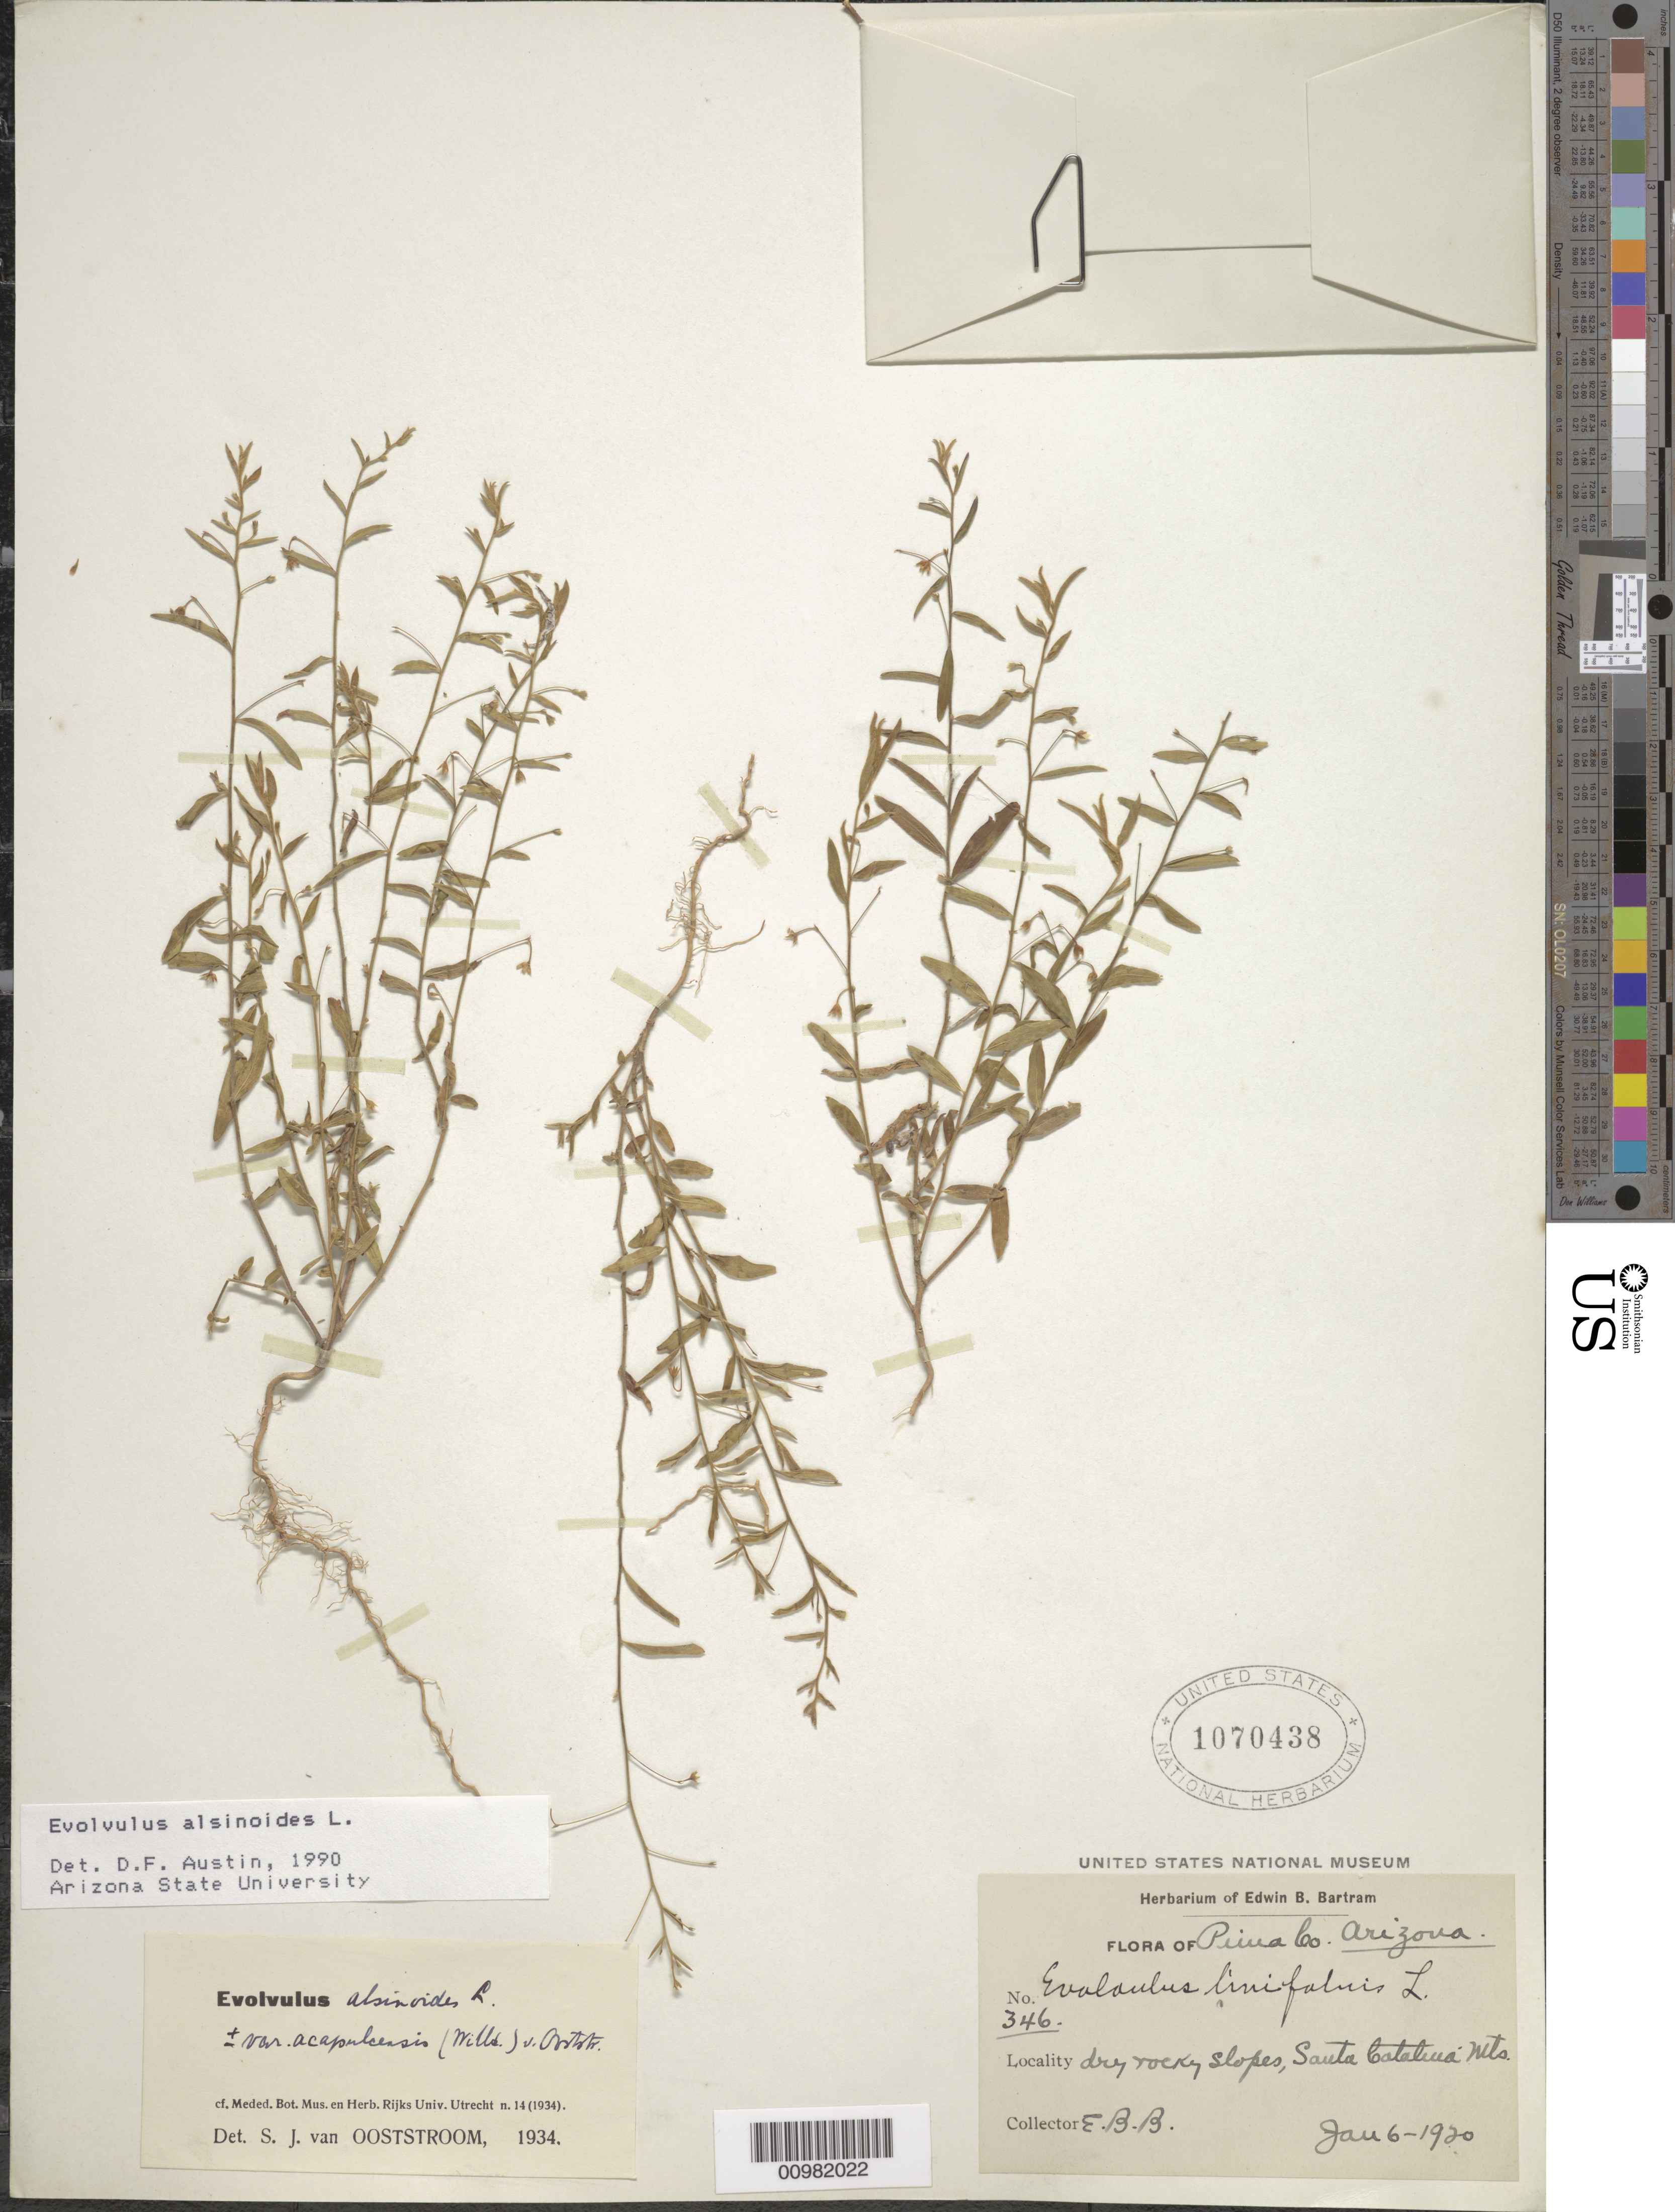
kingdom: Plantae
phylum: Tracheophyta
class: Magnoliopsida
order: Solanales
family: Convolvulaceae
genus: Evolvulus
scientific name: Evolvulus alsinoides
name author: (L.) L.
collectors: E. B. Bartram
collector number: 346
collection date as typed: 06 Jan 1920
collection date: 1920-01-06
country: United States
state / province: Arizona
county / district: Pima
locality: Santa Catalina Mts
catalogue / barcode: US 1070438